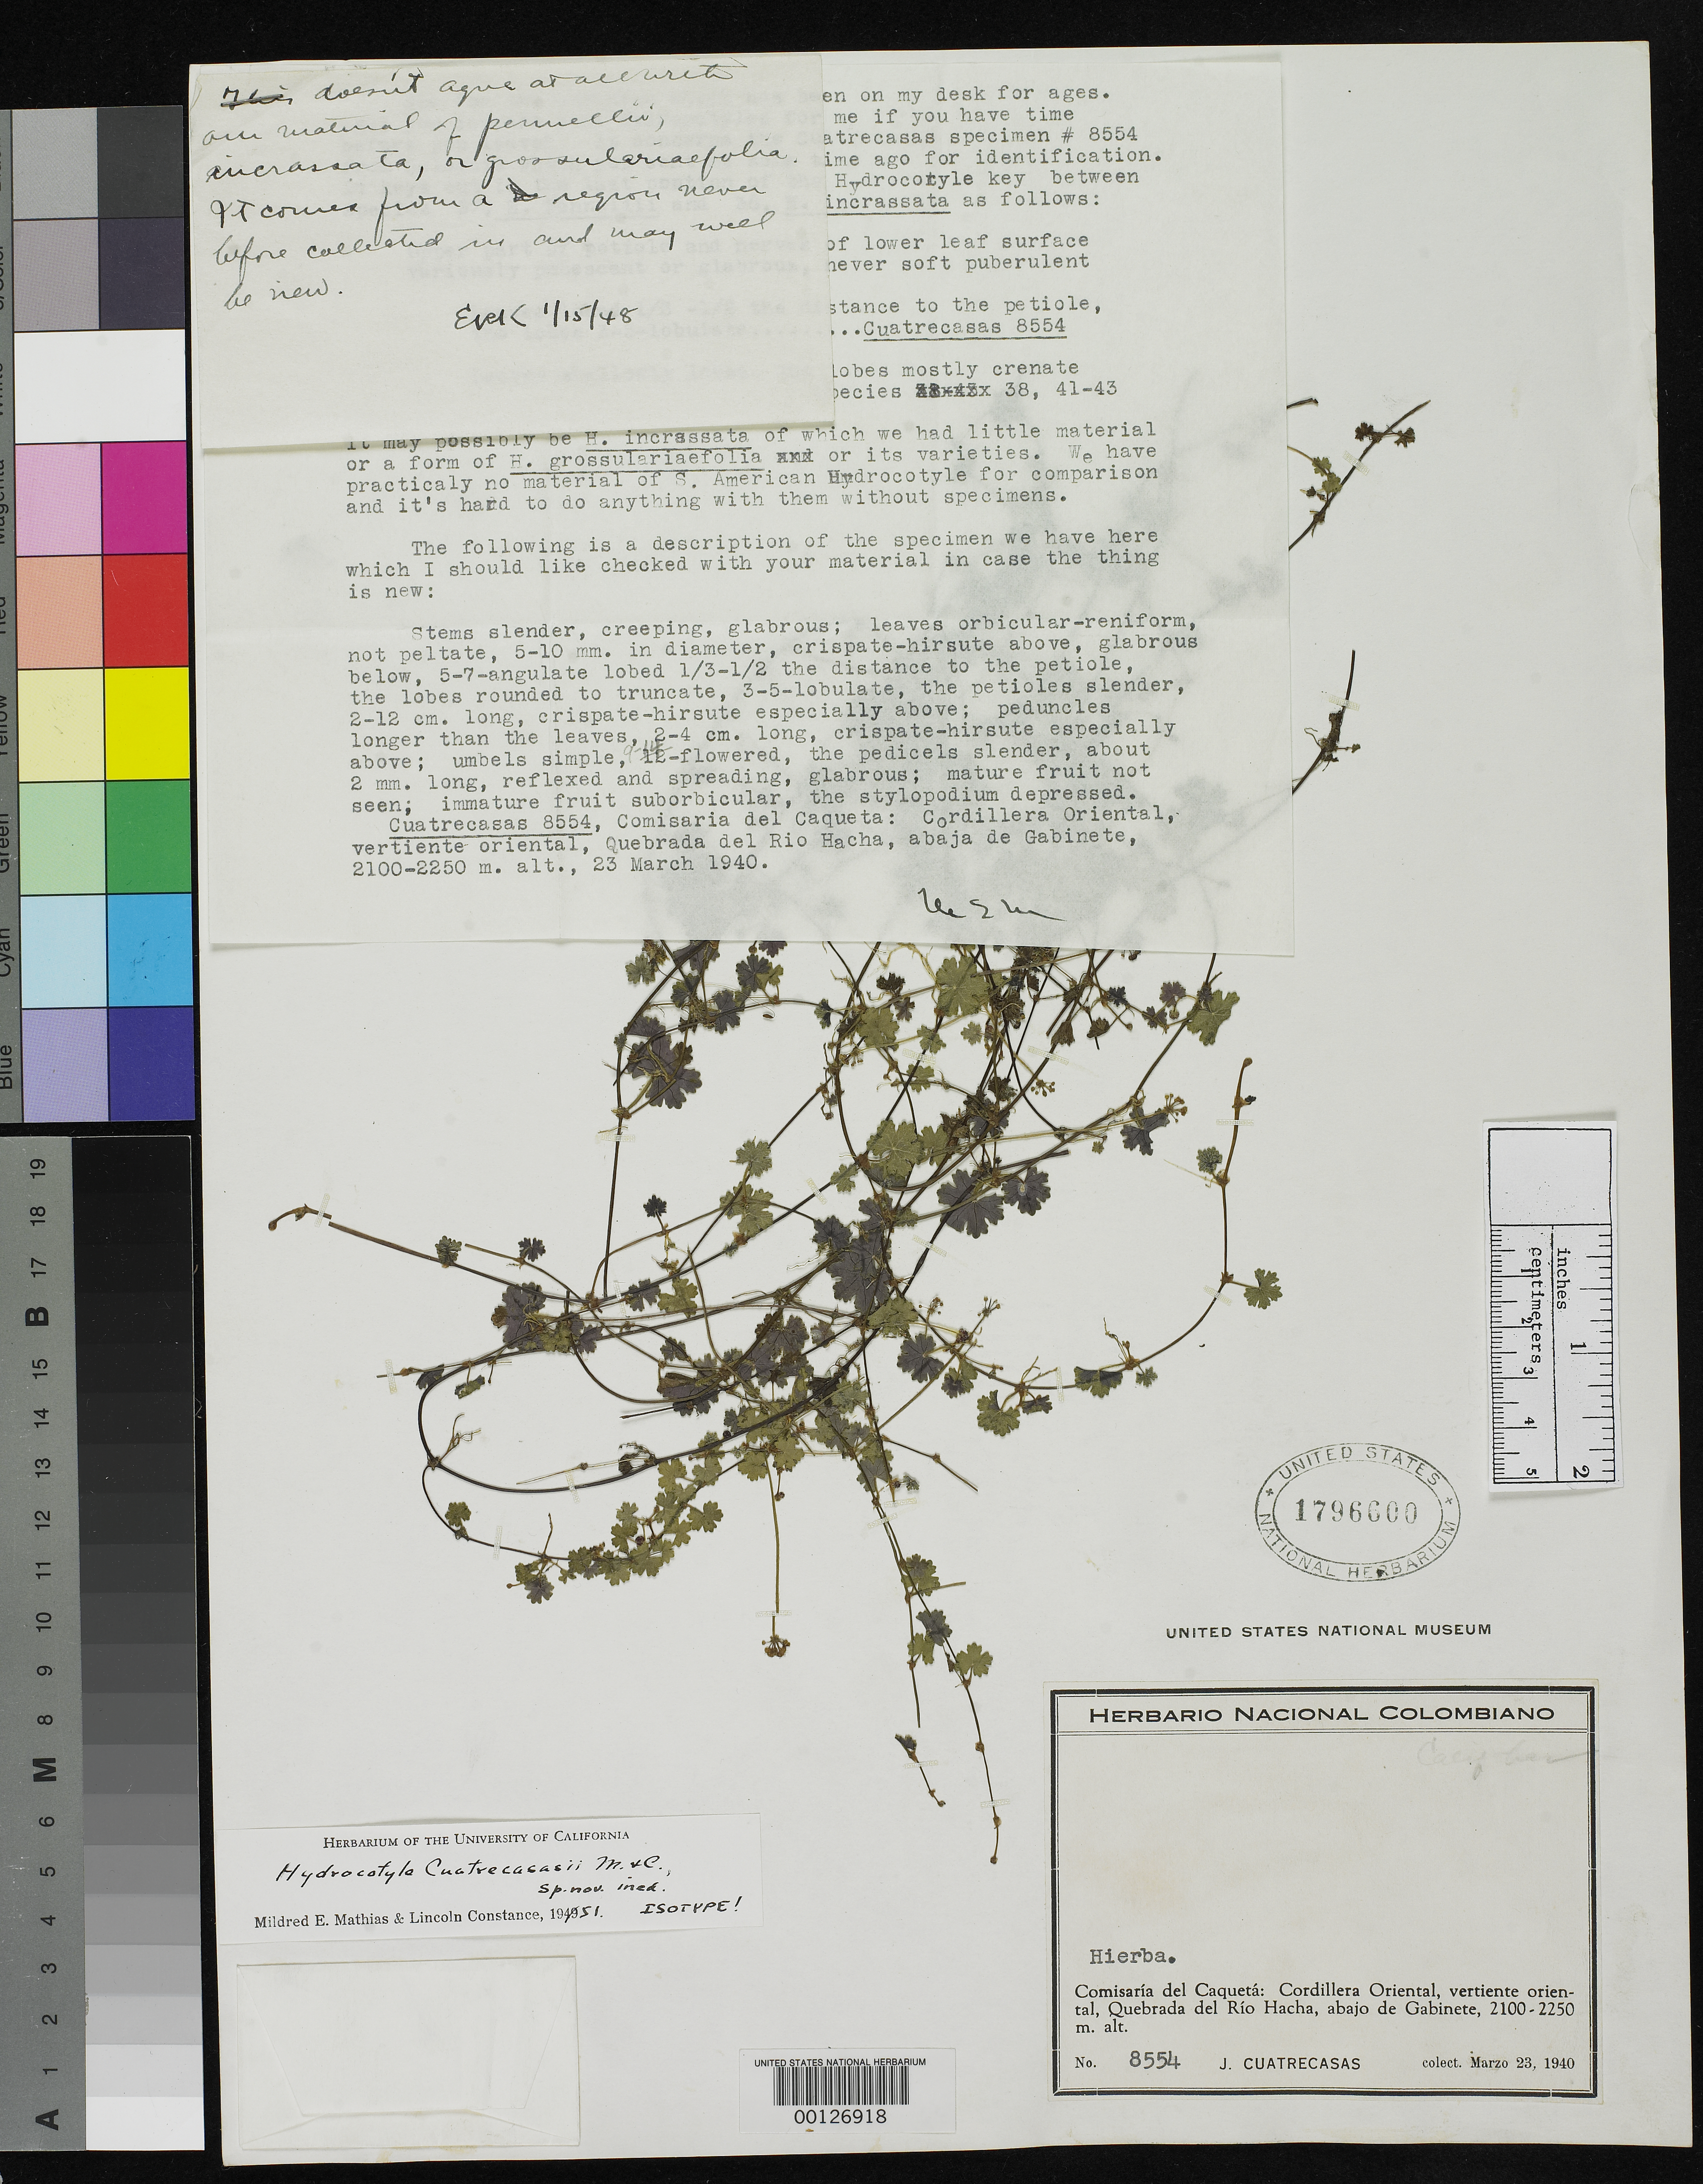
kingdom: Plantae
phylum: Tracheophyta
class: Magnoliopsida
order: Apiales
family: Araliaceae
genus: Hydrocotyle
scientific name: Hydrocotyle cuatrecasasii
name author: Mathias & Constance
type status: Isotype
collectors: J. Cuatrecasas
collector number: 8554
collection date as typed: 23 Mar 1940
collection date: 1940-03-23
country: Colombia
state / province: Caquetá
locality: Cordillera Oriental, Vertiente Oriental, Quebrada del Rio Hacha, Abajo de Gabinete.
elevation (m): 2100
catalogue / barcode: US 1796600